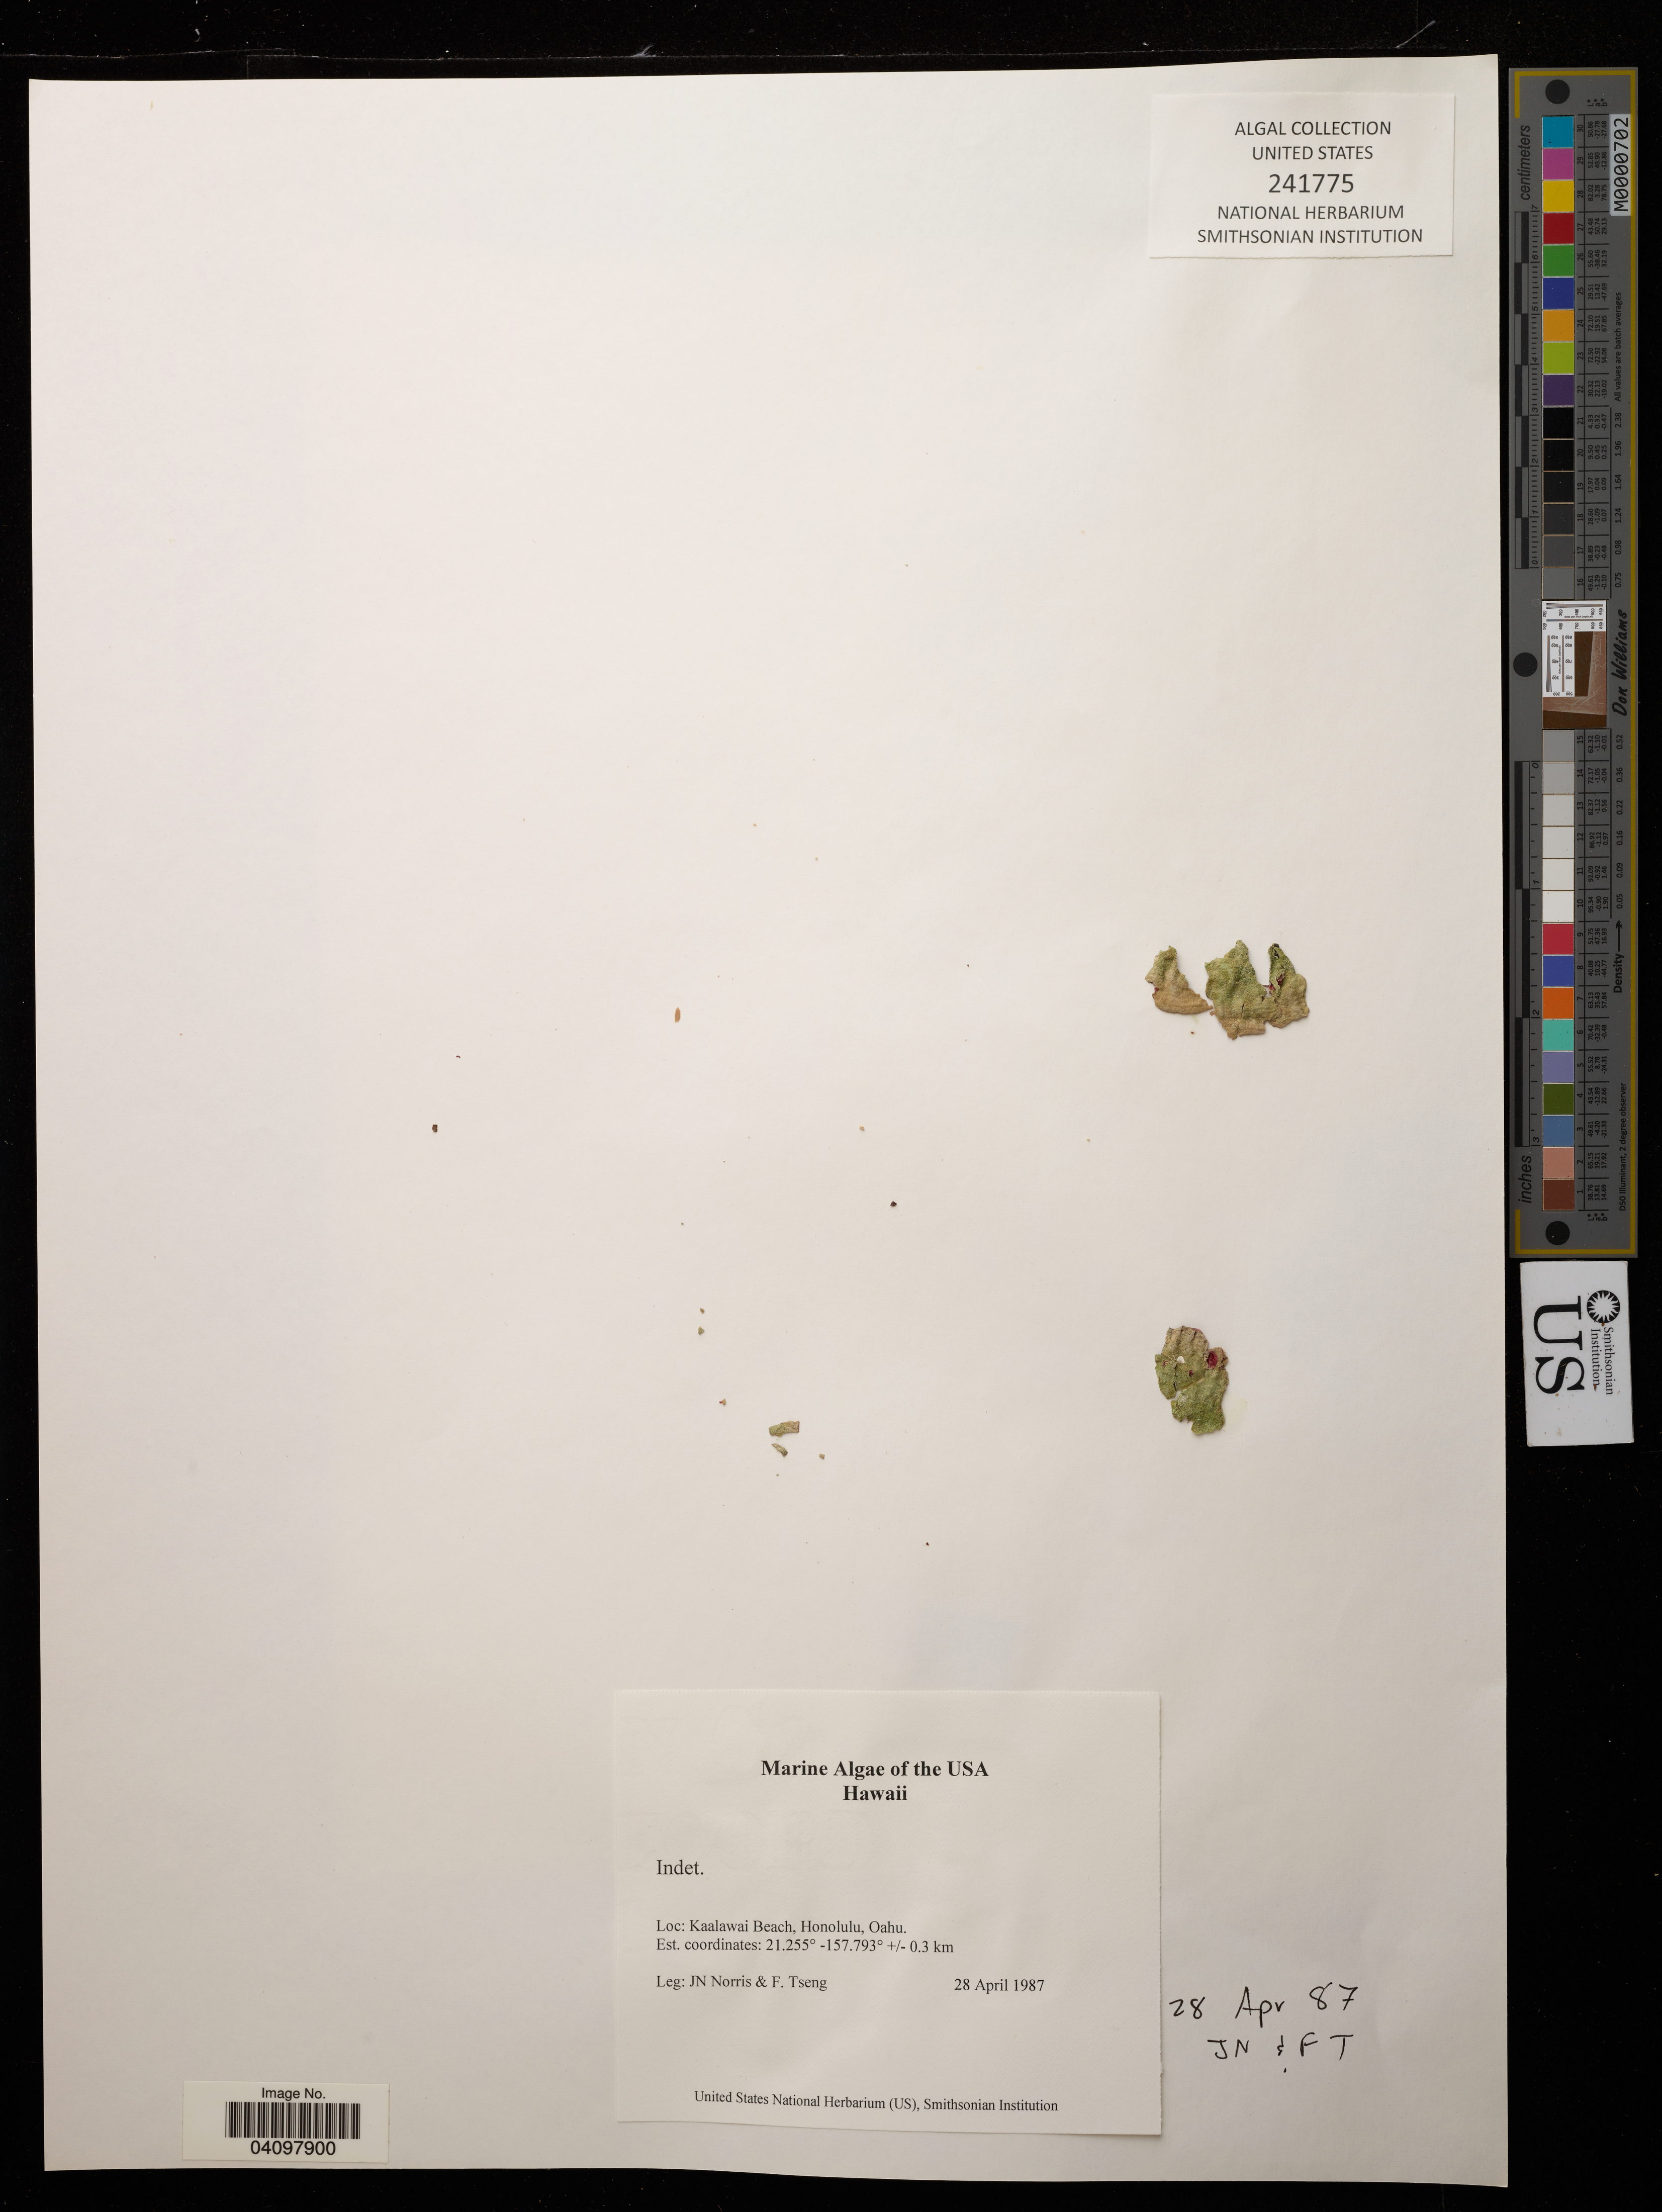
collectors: J. N. Norris & F. Tseng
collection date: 1897-04-28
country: United States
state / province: Hawaii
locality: Kaalawai Beach, Honolulu, Oahu. +/- 0.3 km.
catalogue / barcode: US 241775